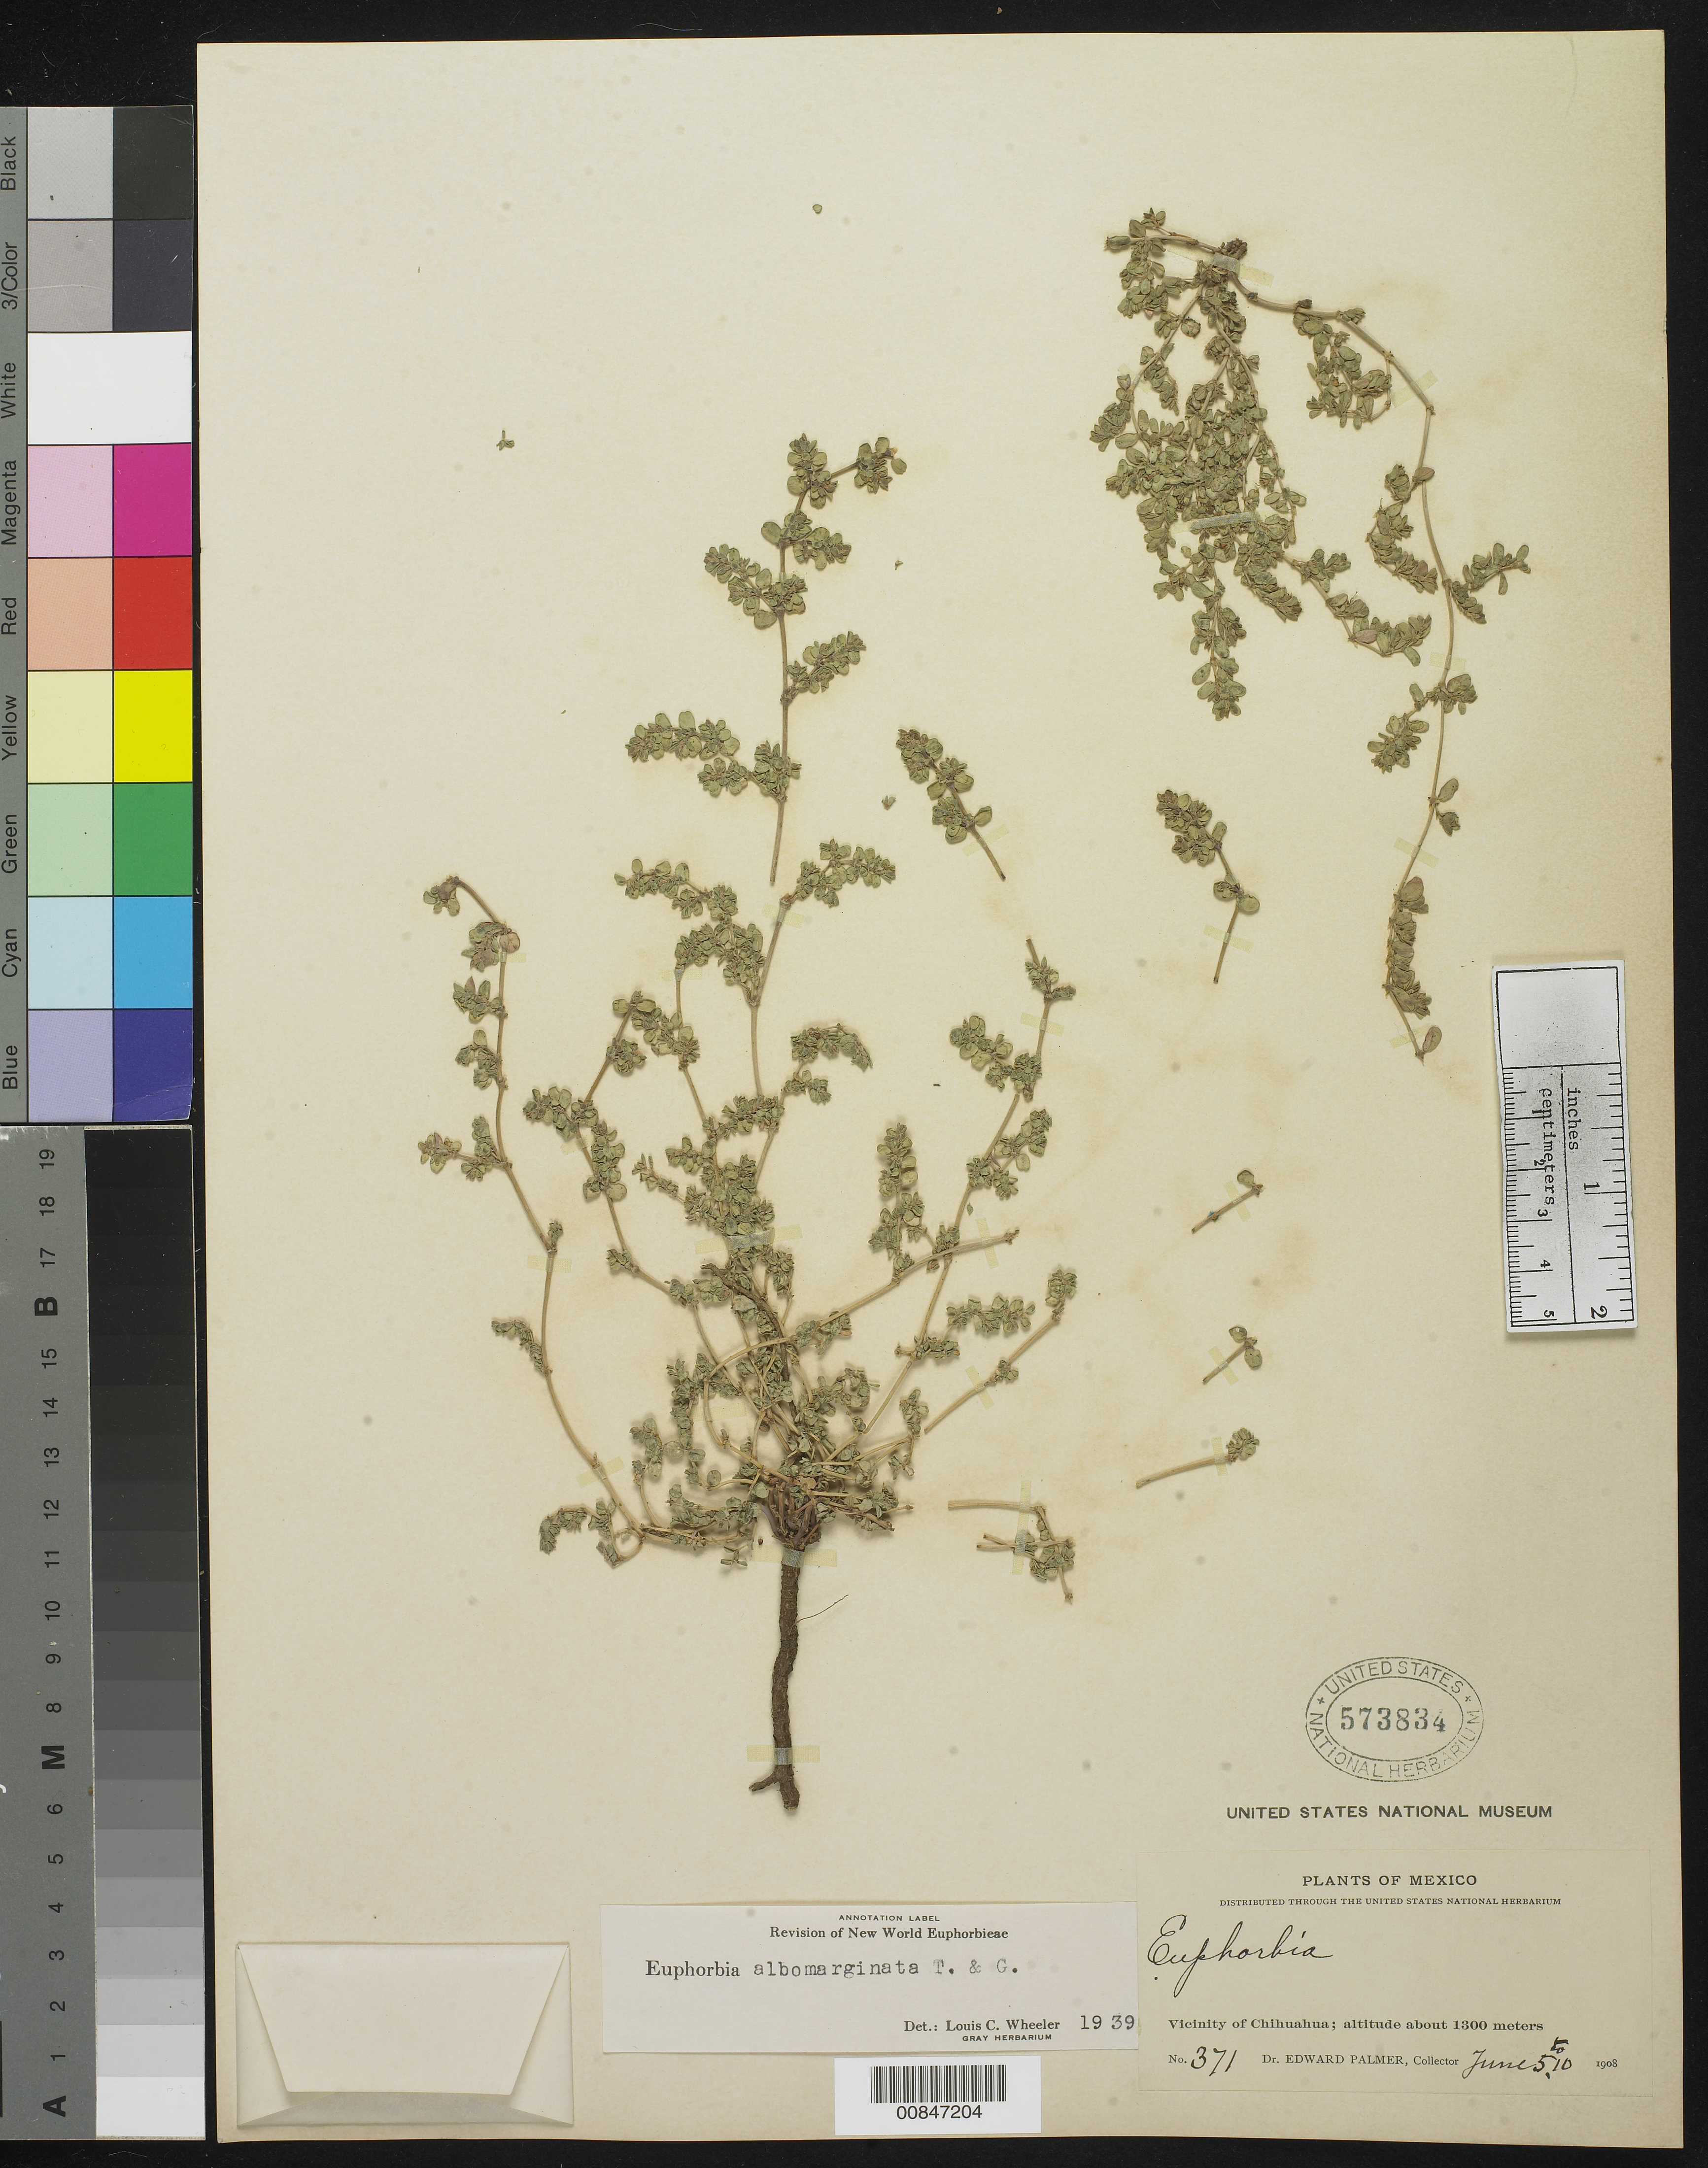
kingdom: Plantae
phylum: Tracheophyta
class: Magnoliopsida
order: Malpighiales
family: Euphorbiaceae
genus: Euphorbia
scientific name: Euphorbia albomarginata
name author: Torr. & A. Gray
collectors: E. Palmer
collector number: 371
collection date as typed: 05 Jun 1908 to 10 Jun 1908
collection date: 1908-06-05/1908-06-10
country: Mexico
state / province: Chihuahua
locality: Vicinity of Chihuahua.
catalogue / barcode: US 573834